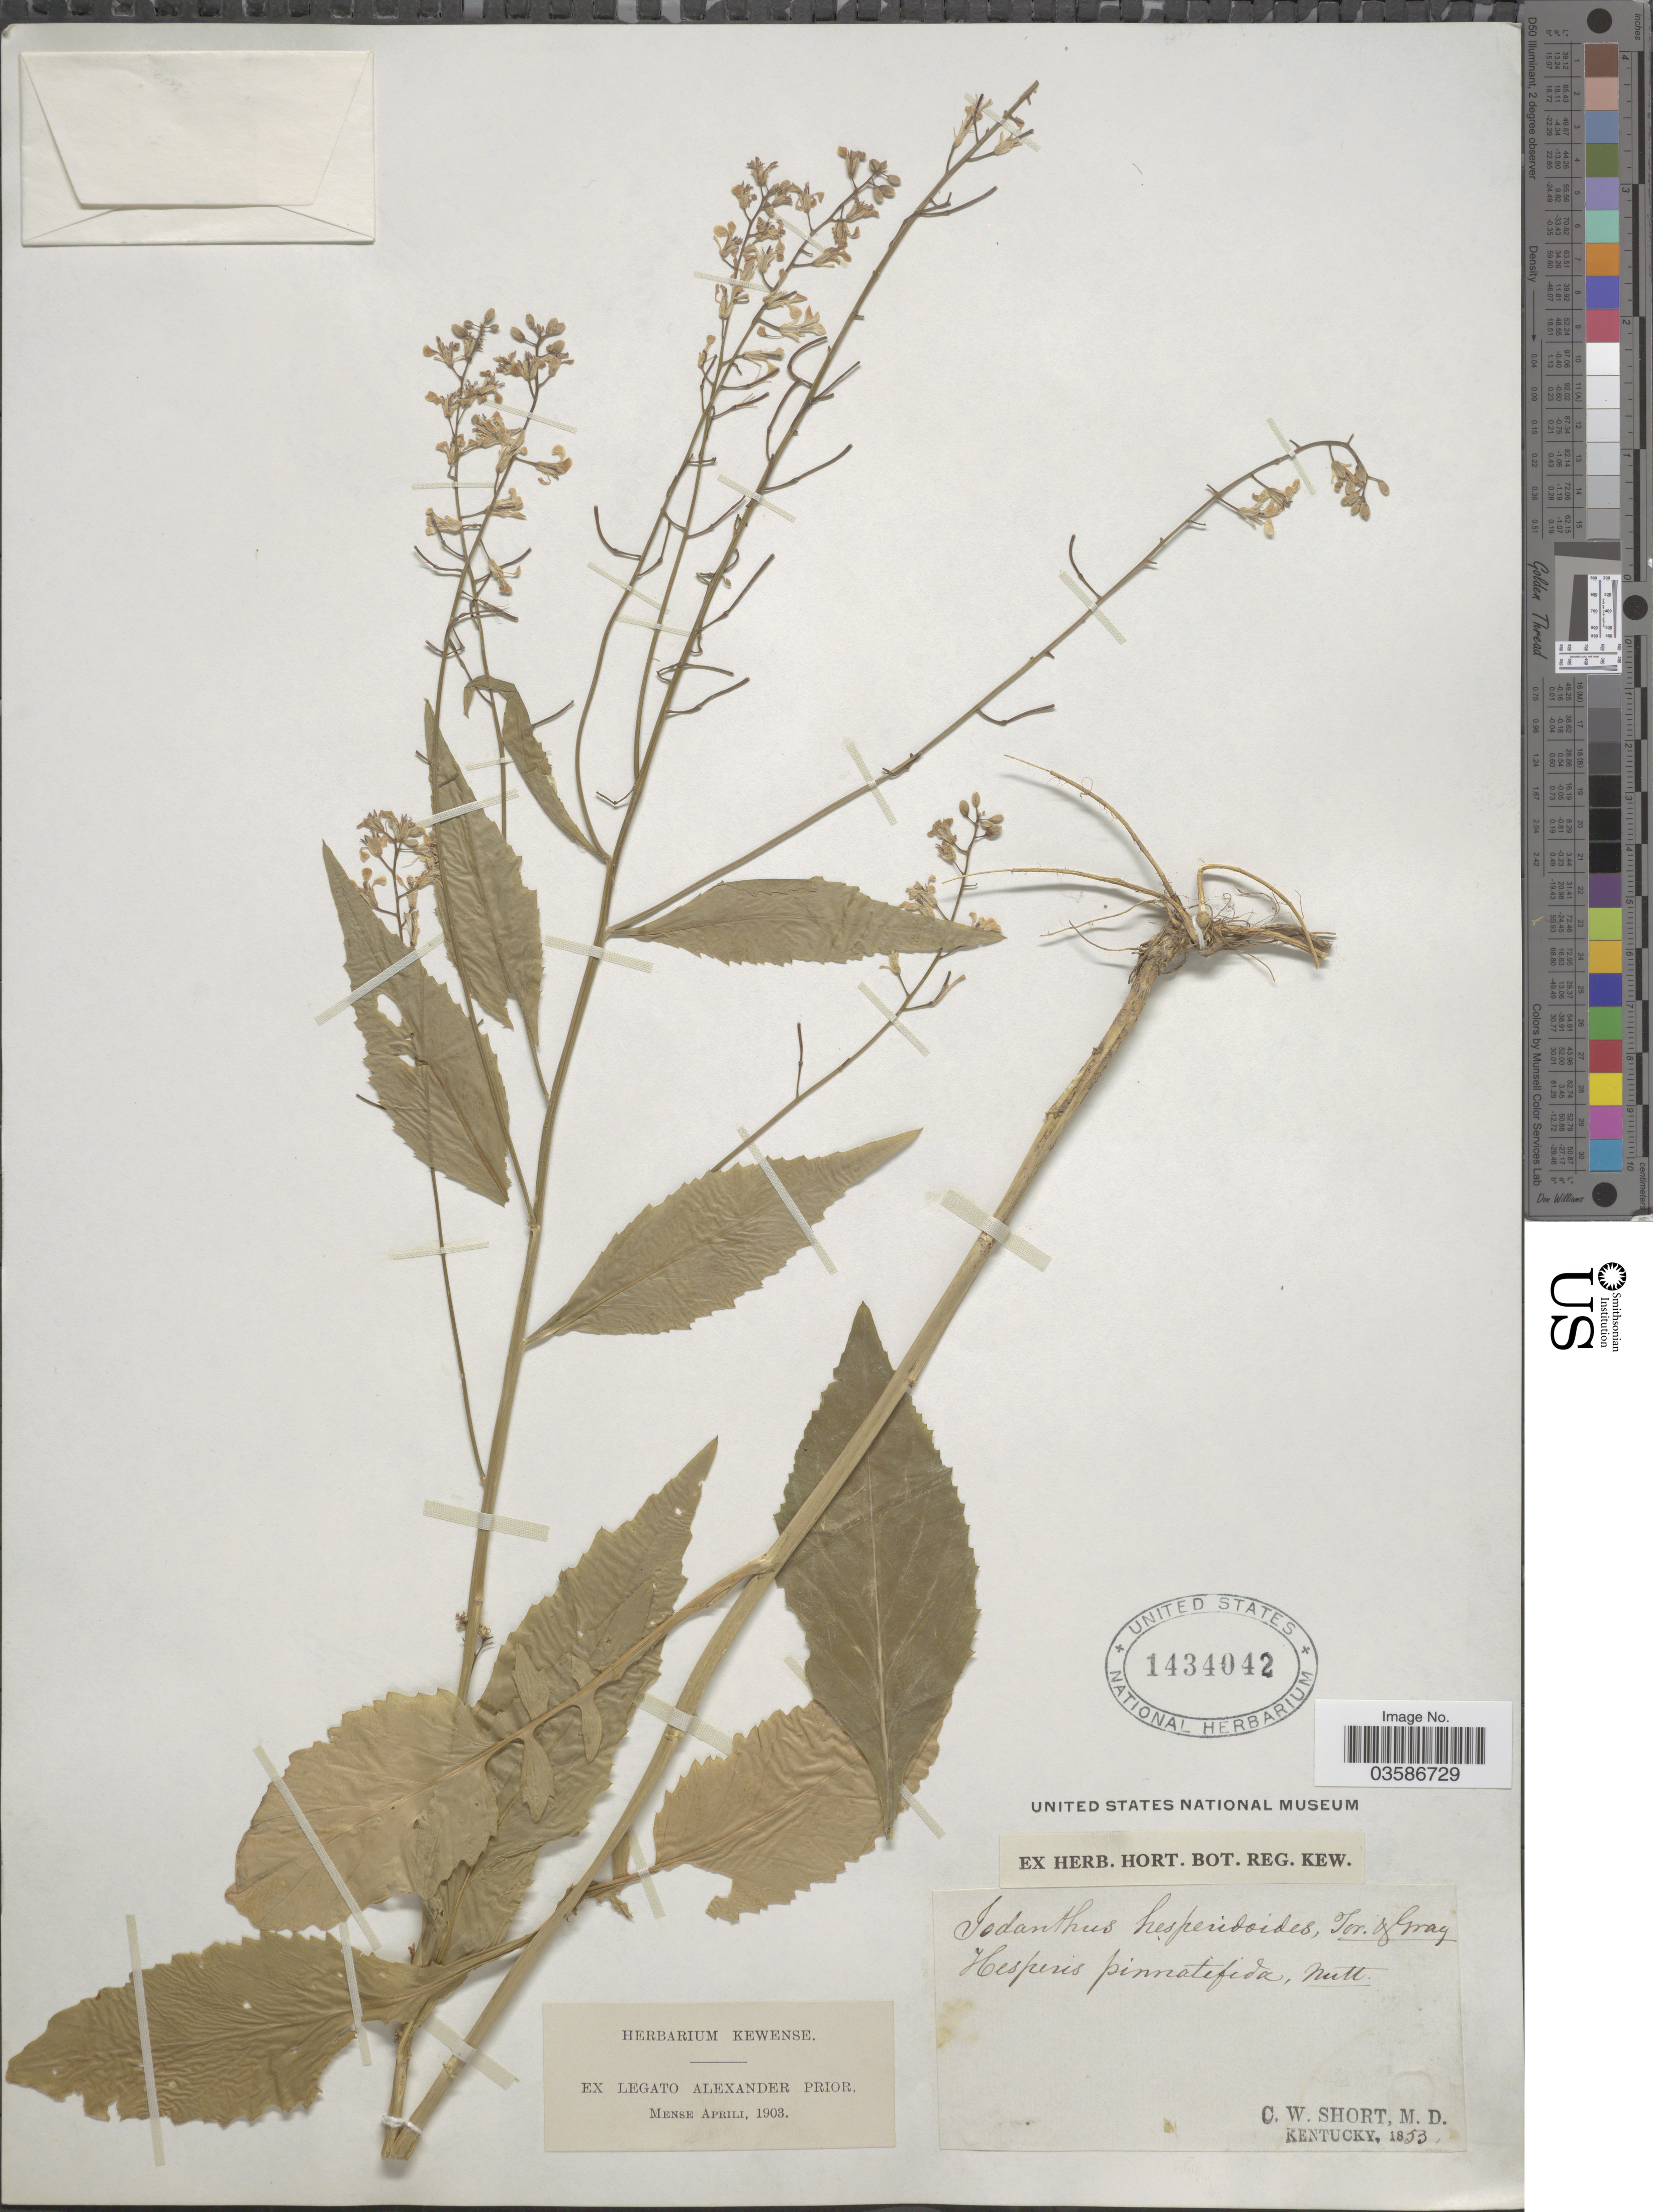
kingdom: Plantae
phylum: Tracheophyta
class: Magnoliopsida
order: Brassicales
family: Brassicaceae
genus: Iodanthus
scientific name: Iodanthus pinnatifidus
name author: (Michx.) Steud.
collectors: C. W. Short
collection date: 1853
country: United States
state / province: Kentucky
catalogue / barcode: US 1434042